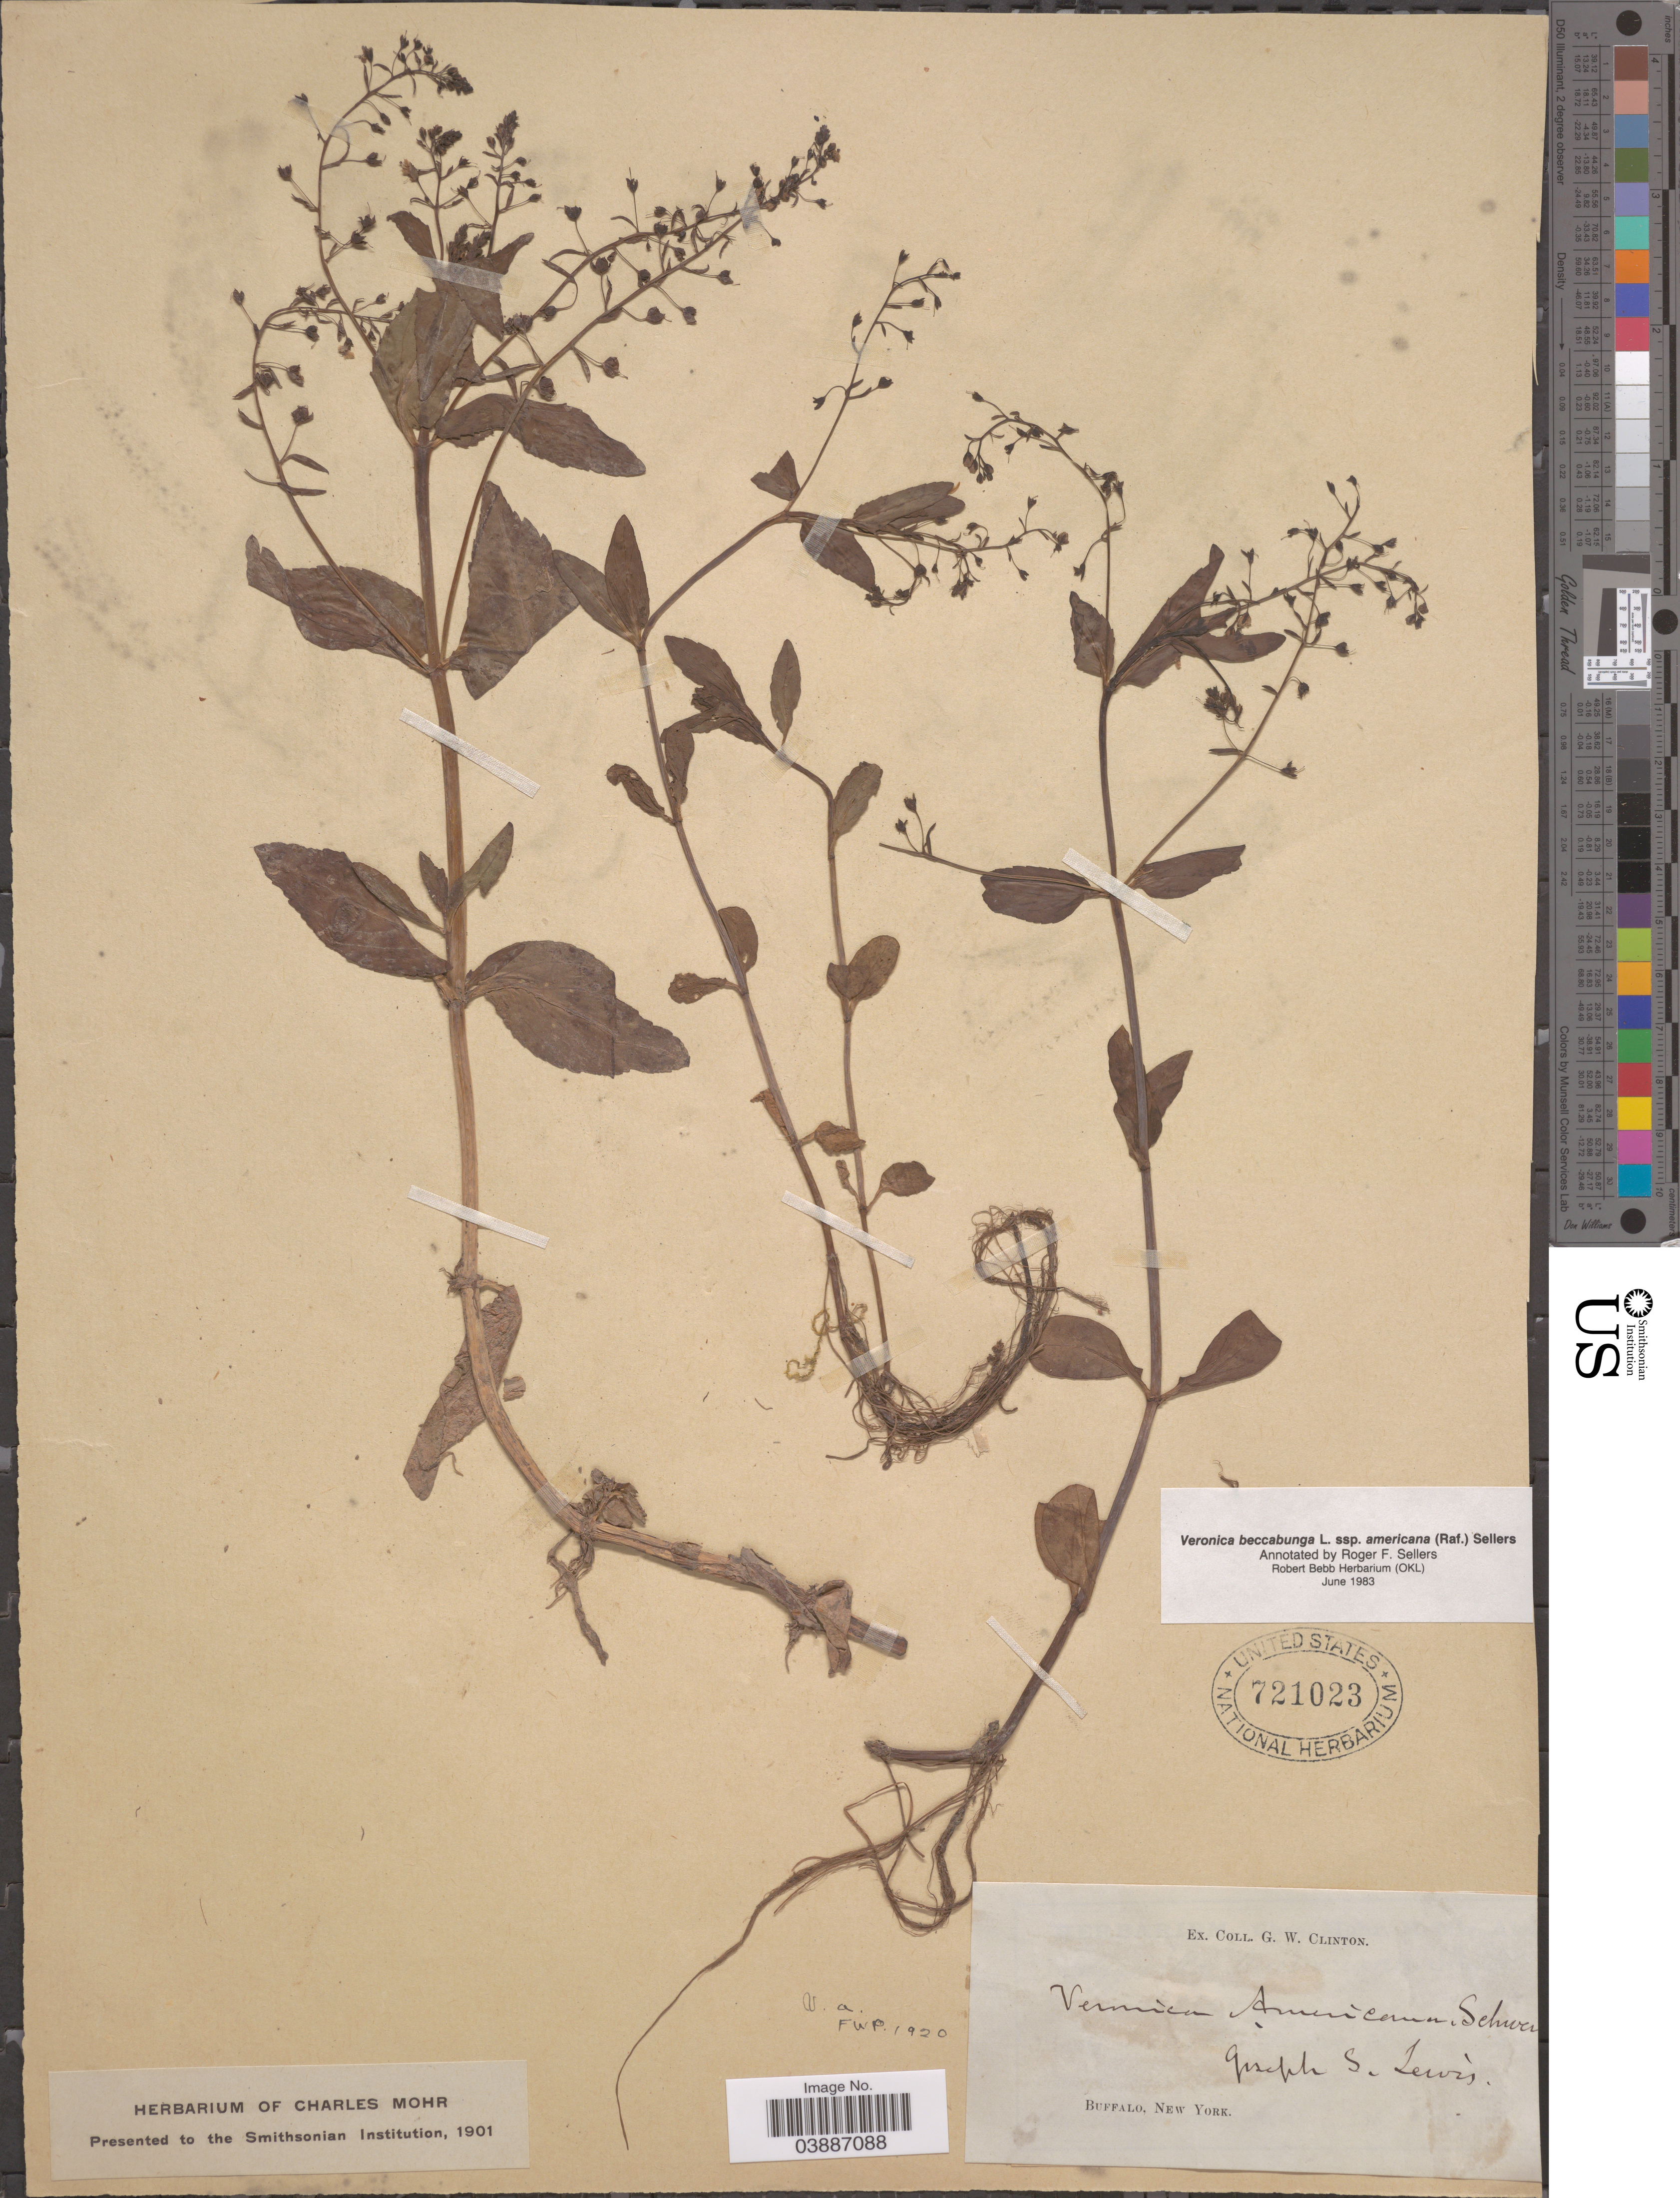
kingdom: Plantae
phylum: Tracheophyta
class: Magnoliopsida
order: Lamiales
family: Plantaginaceae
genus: Veronica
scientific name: Veronica beccabunga subsp. americana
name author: Raf.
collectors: G. W. Clinton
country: United States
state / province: New York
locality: Buffalo.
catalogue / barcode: US 721023